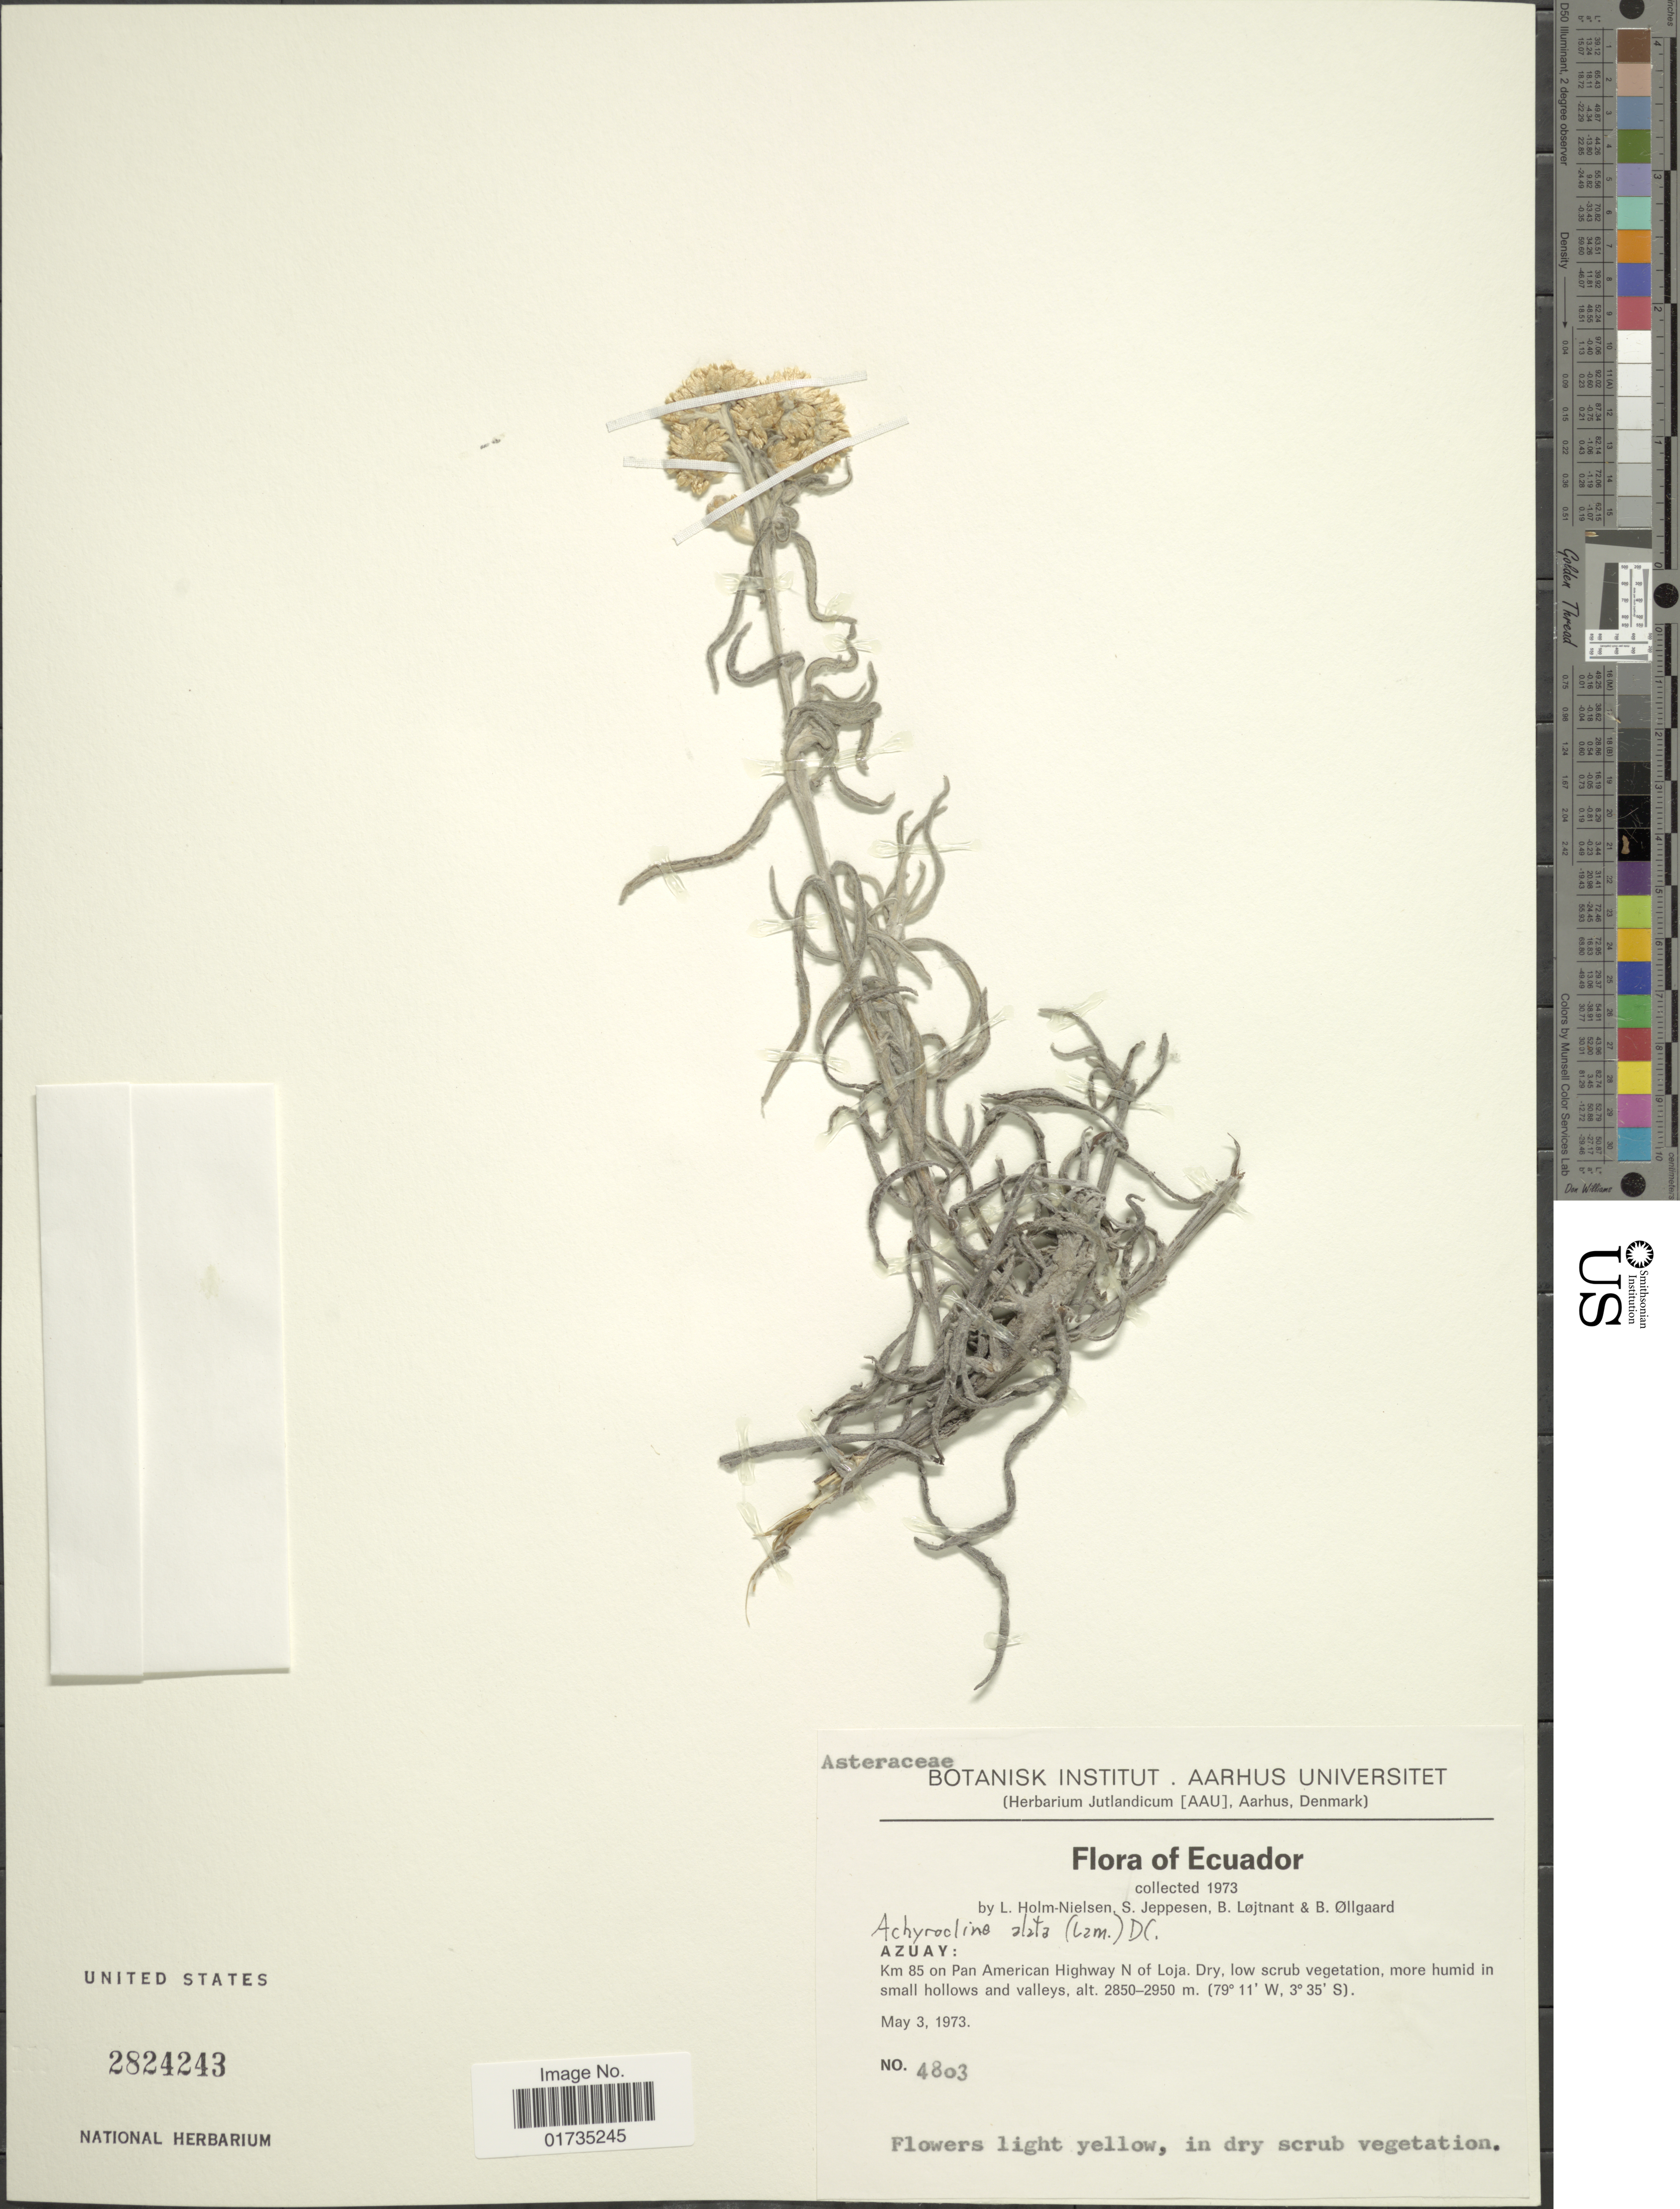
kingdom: Plantae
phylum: Tracheophyta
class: Magnoliopsida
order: Asterales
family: Asteraceae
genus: Achyrocline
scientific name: Achyrocline alata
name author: (Kunth) DC.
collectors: L. B. Holm-Nielsen, S. Jeppesen, B. Löjtnant & B. Øllgaard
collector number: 4803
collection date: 1973-05-03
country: Ecuador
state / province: Azuay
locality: Azuay: Km 85 on Pan American highway n of Loja.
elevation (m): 2850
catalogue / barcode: US 2824243